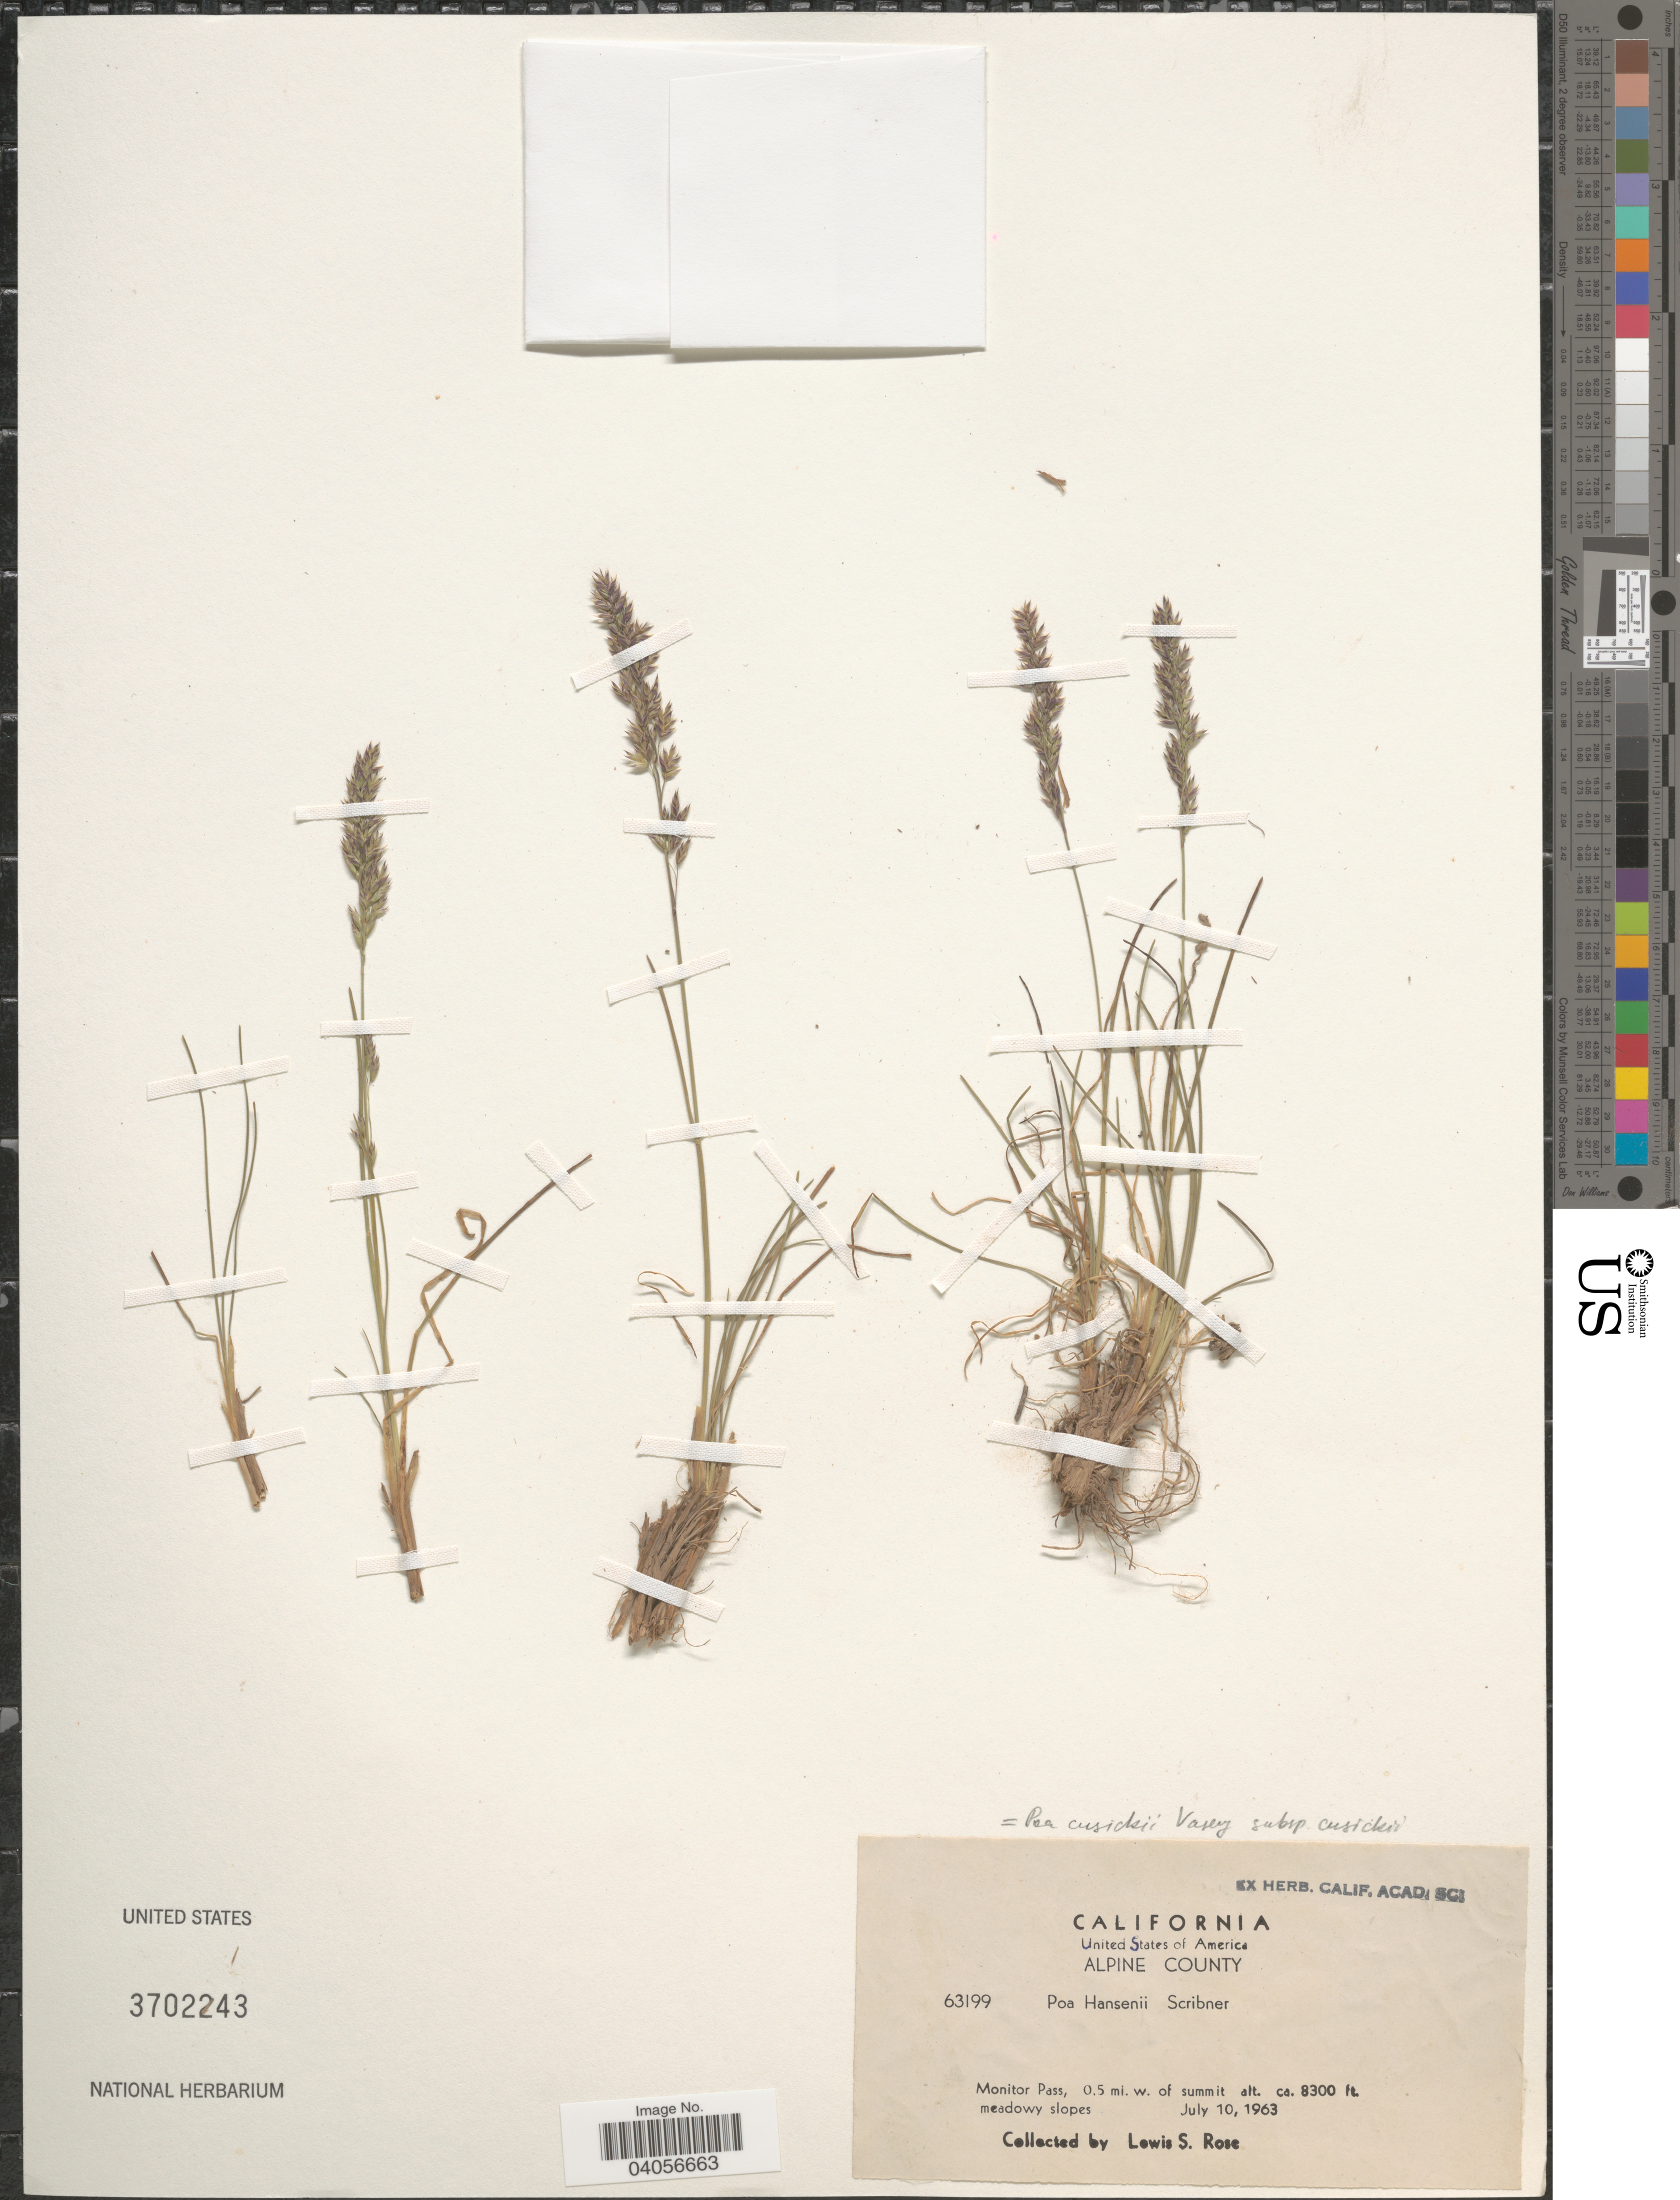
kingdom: Plantae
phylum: Tracheophyta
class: Liliopsida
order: Poales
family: Poaceae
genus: Poa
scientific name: Poa cusickii subsp. cusickii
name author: Vasey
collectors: L. S. Rose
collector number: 63199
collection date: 1963-07-10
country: United States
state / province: California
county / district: Alpine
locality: Alpine County. Monitor Pass, 0.5 mi. w. of summit. meadowy slopes.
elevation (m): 2530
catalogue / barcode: US 3702243